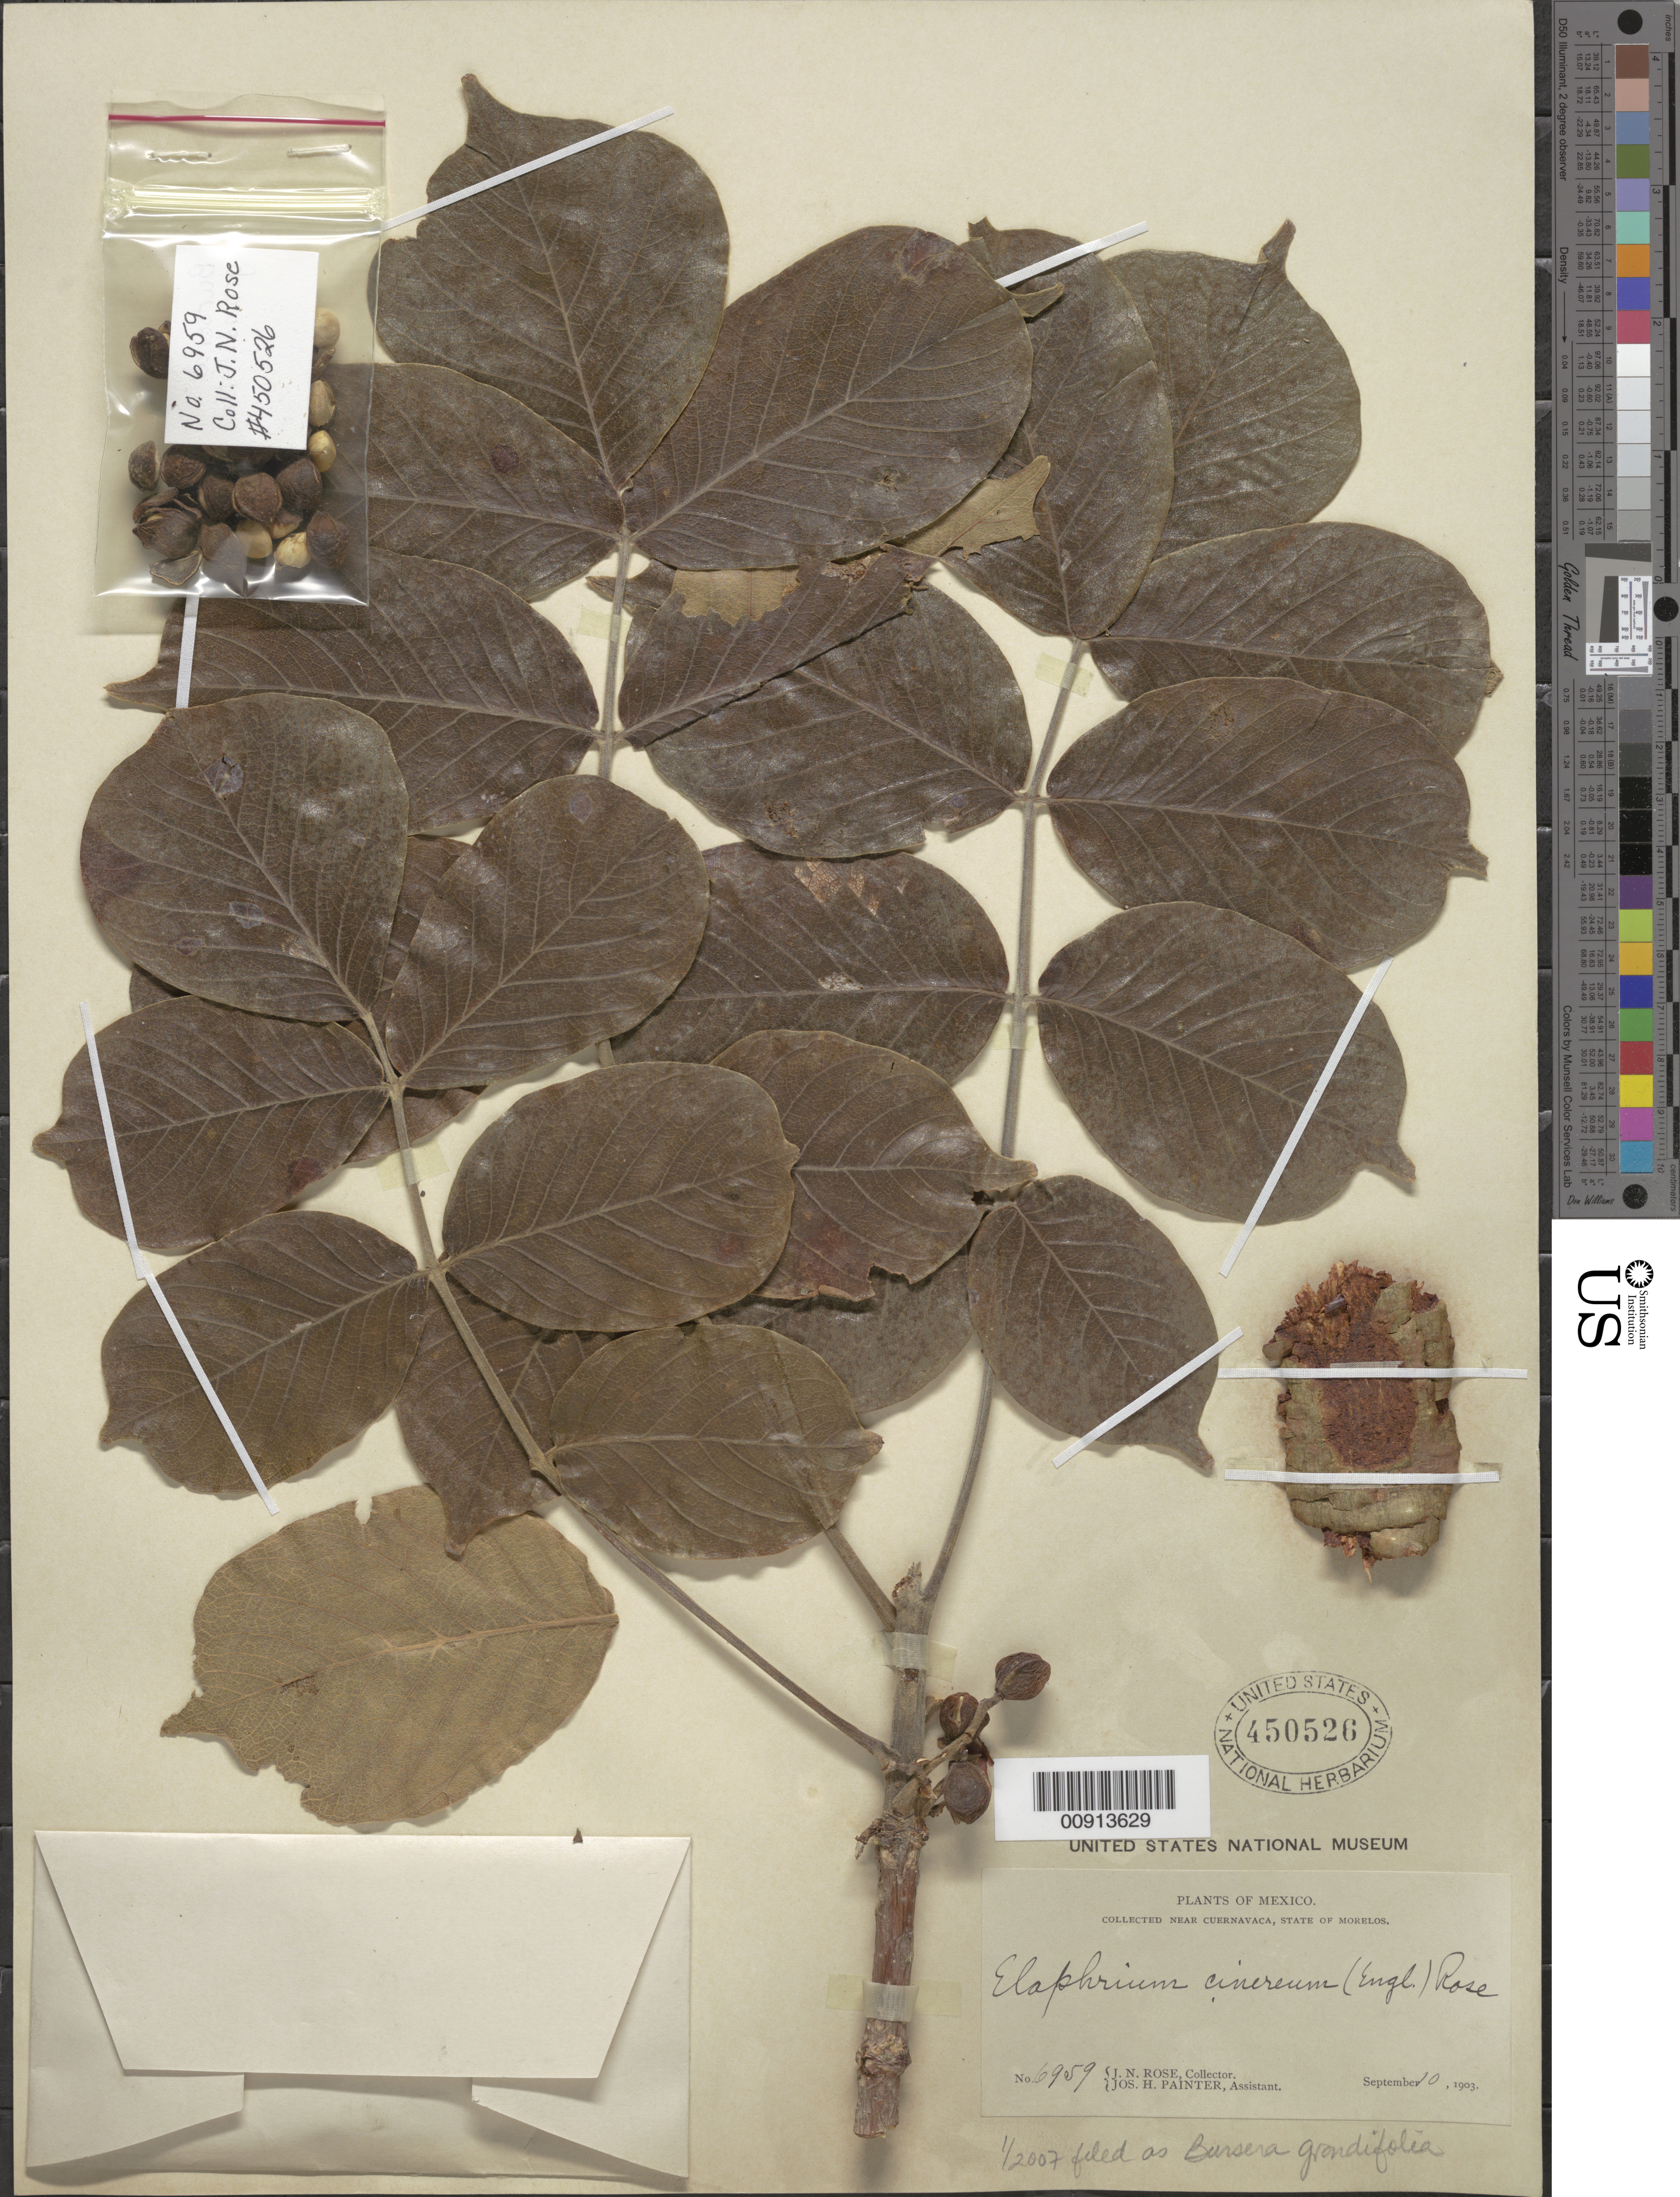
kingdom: Plantae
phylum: Tracheophyta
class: Magnoliopsida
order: Sapindales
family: Burseraceae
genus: Bursera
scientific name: Bursera grandifolia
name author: (Schltdl.) Engl.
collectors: J. N. Rose & J. H. Painter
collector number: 6959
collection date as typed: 10 Sep 1903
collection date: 1903-09-10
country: Mexico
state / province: Morelos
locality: Near Cuernavaca, Morelos.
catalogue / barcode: US 450526